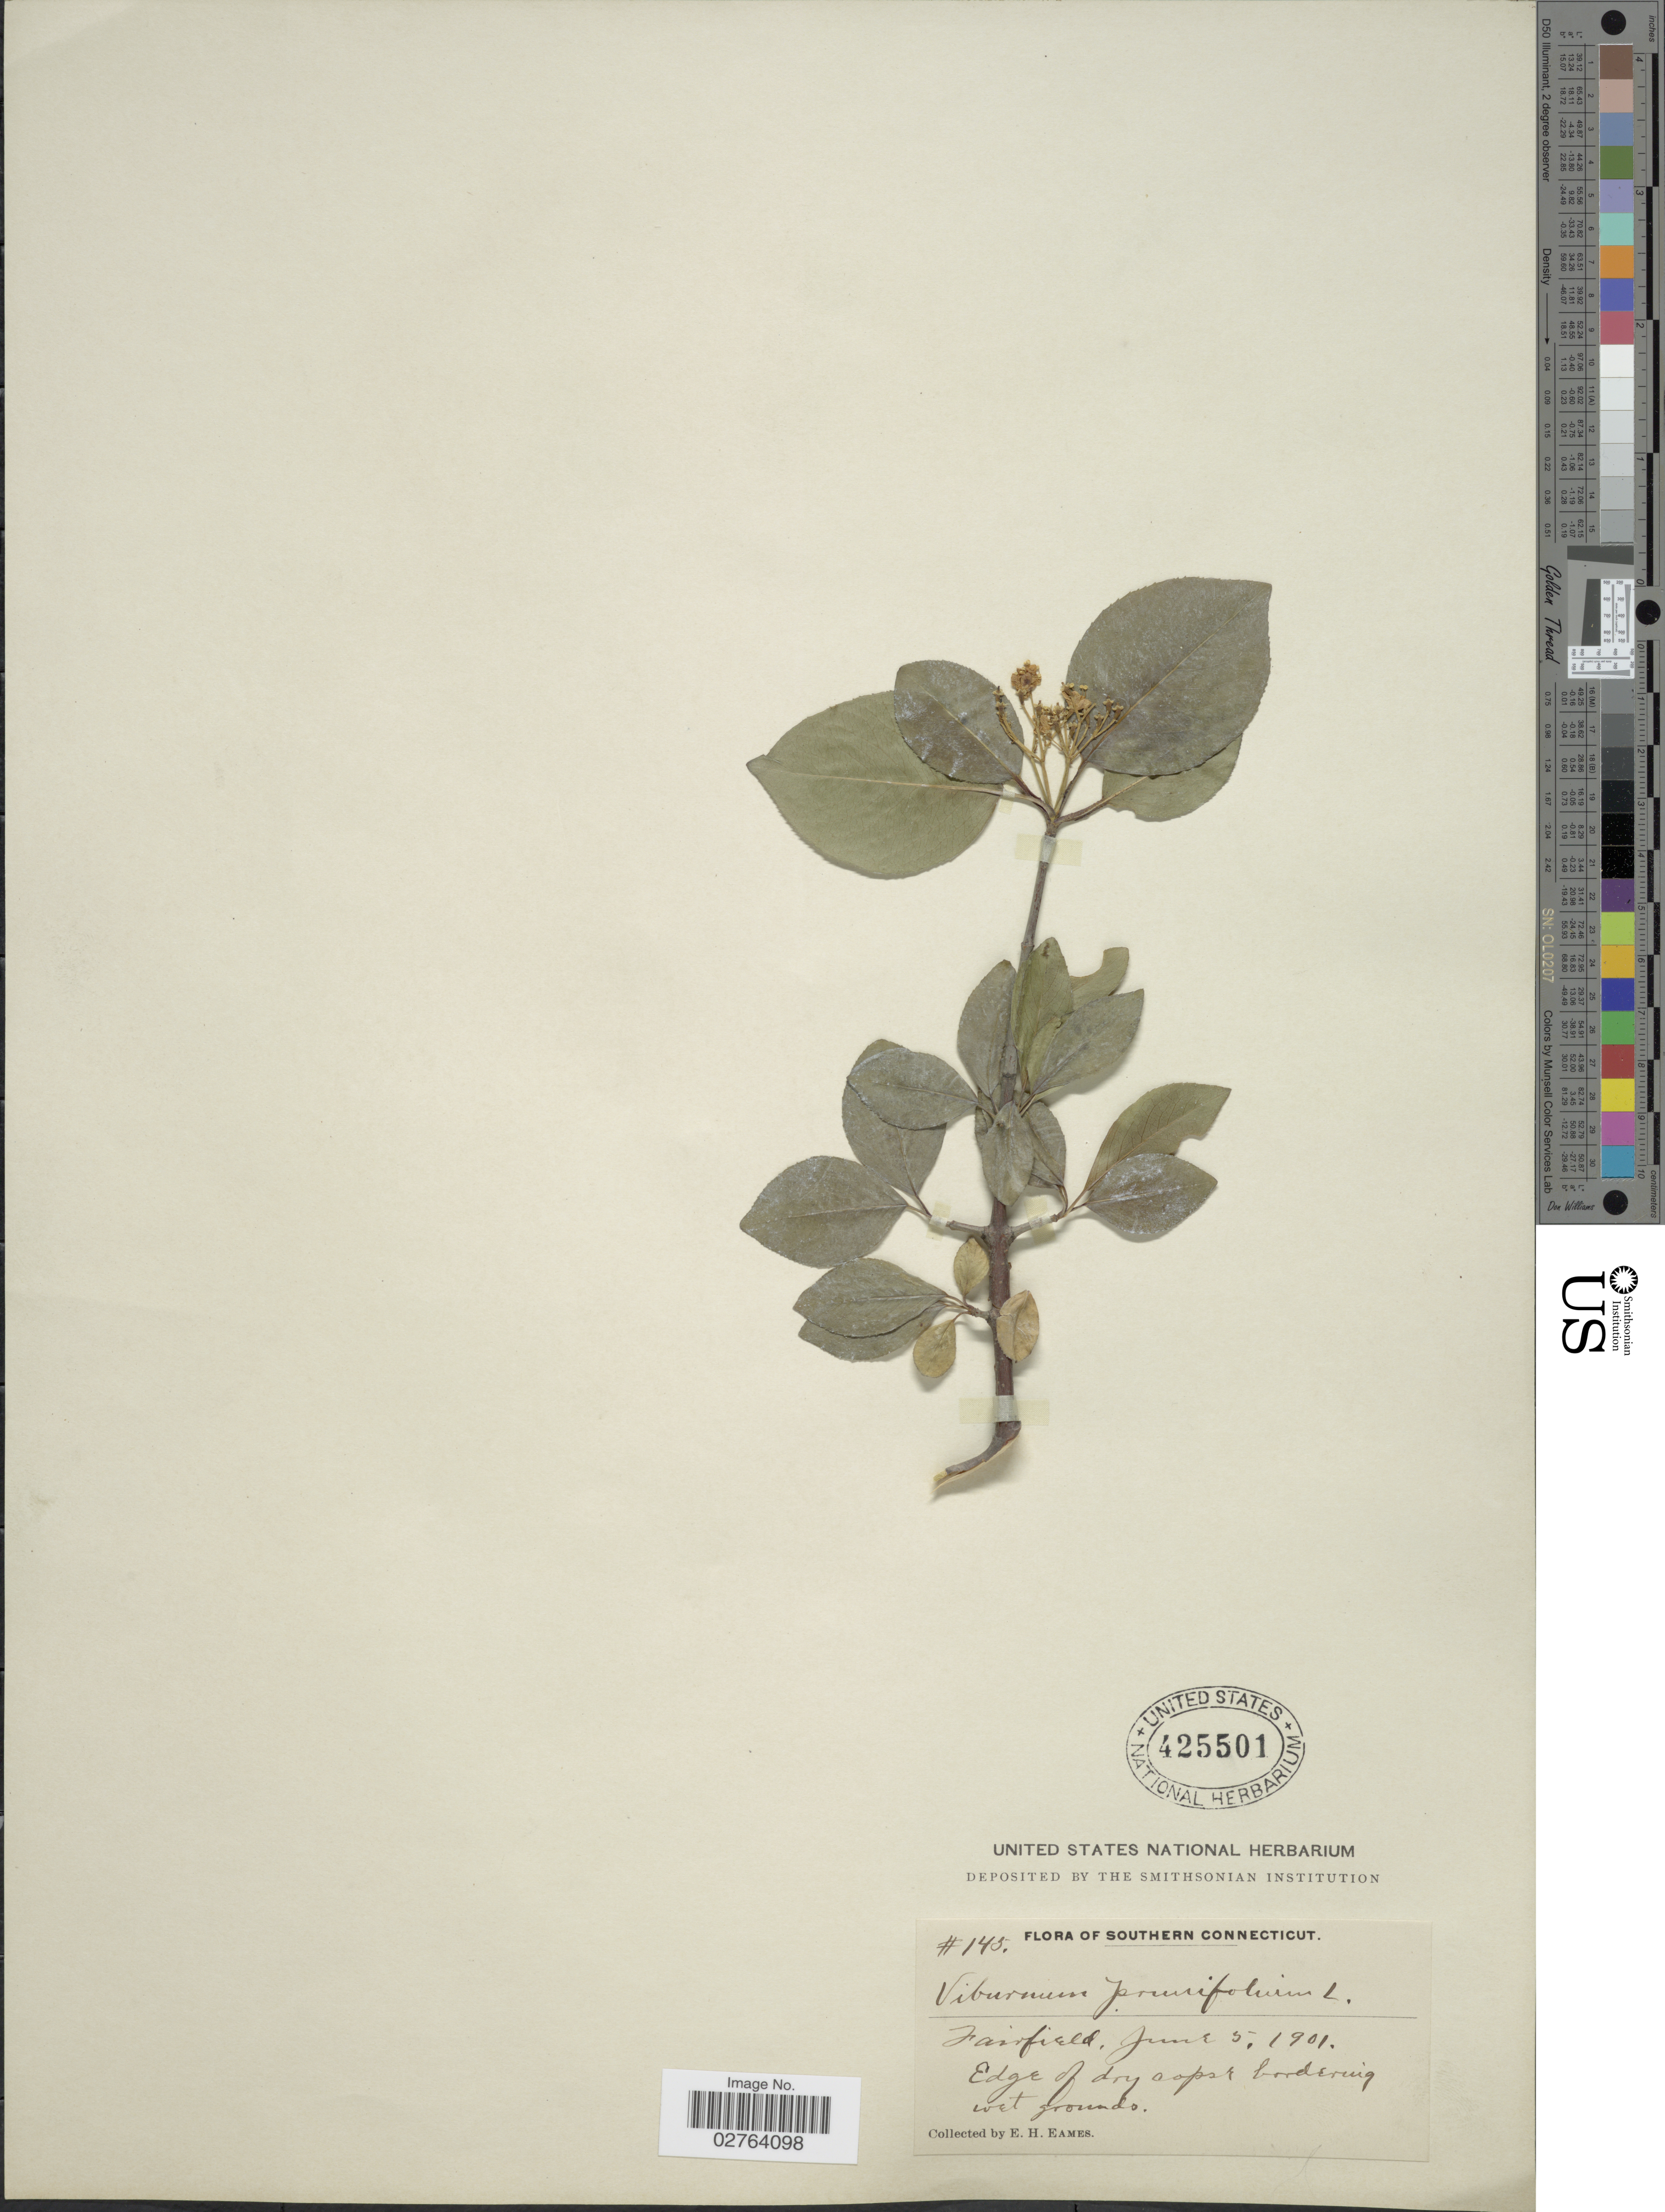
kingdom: Plantae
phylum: Tracheophyta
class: Magnoliopsida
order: Dipsacales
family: Viburnaceae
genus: Viburnum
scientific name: Viburnum prunifolium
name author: L.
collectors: E. H. Eames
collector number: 145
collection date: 1901-06-05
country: United States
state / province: Connecticut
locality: Southern Connecticut. Fairfield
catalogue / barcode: US 425501